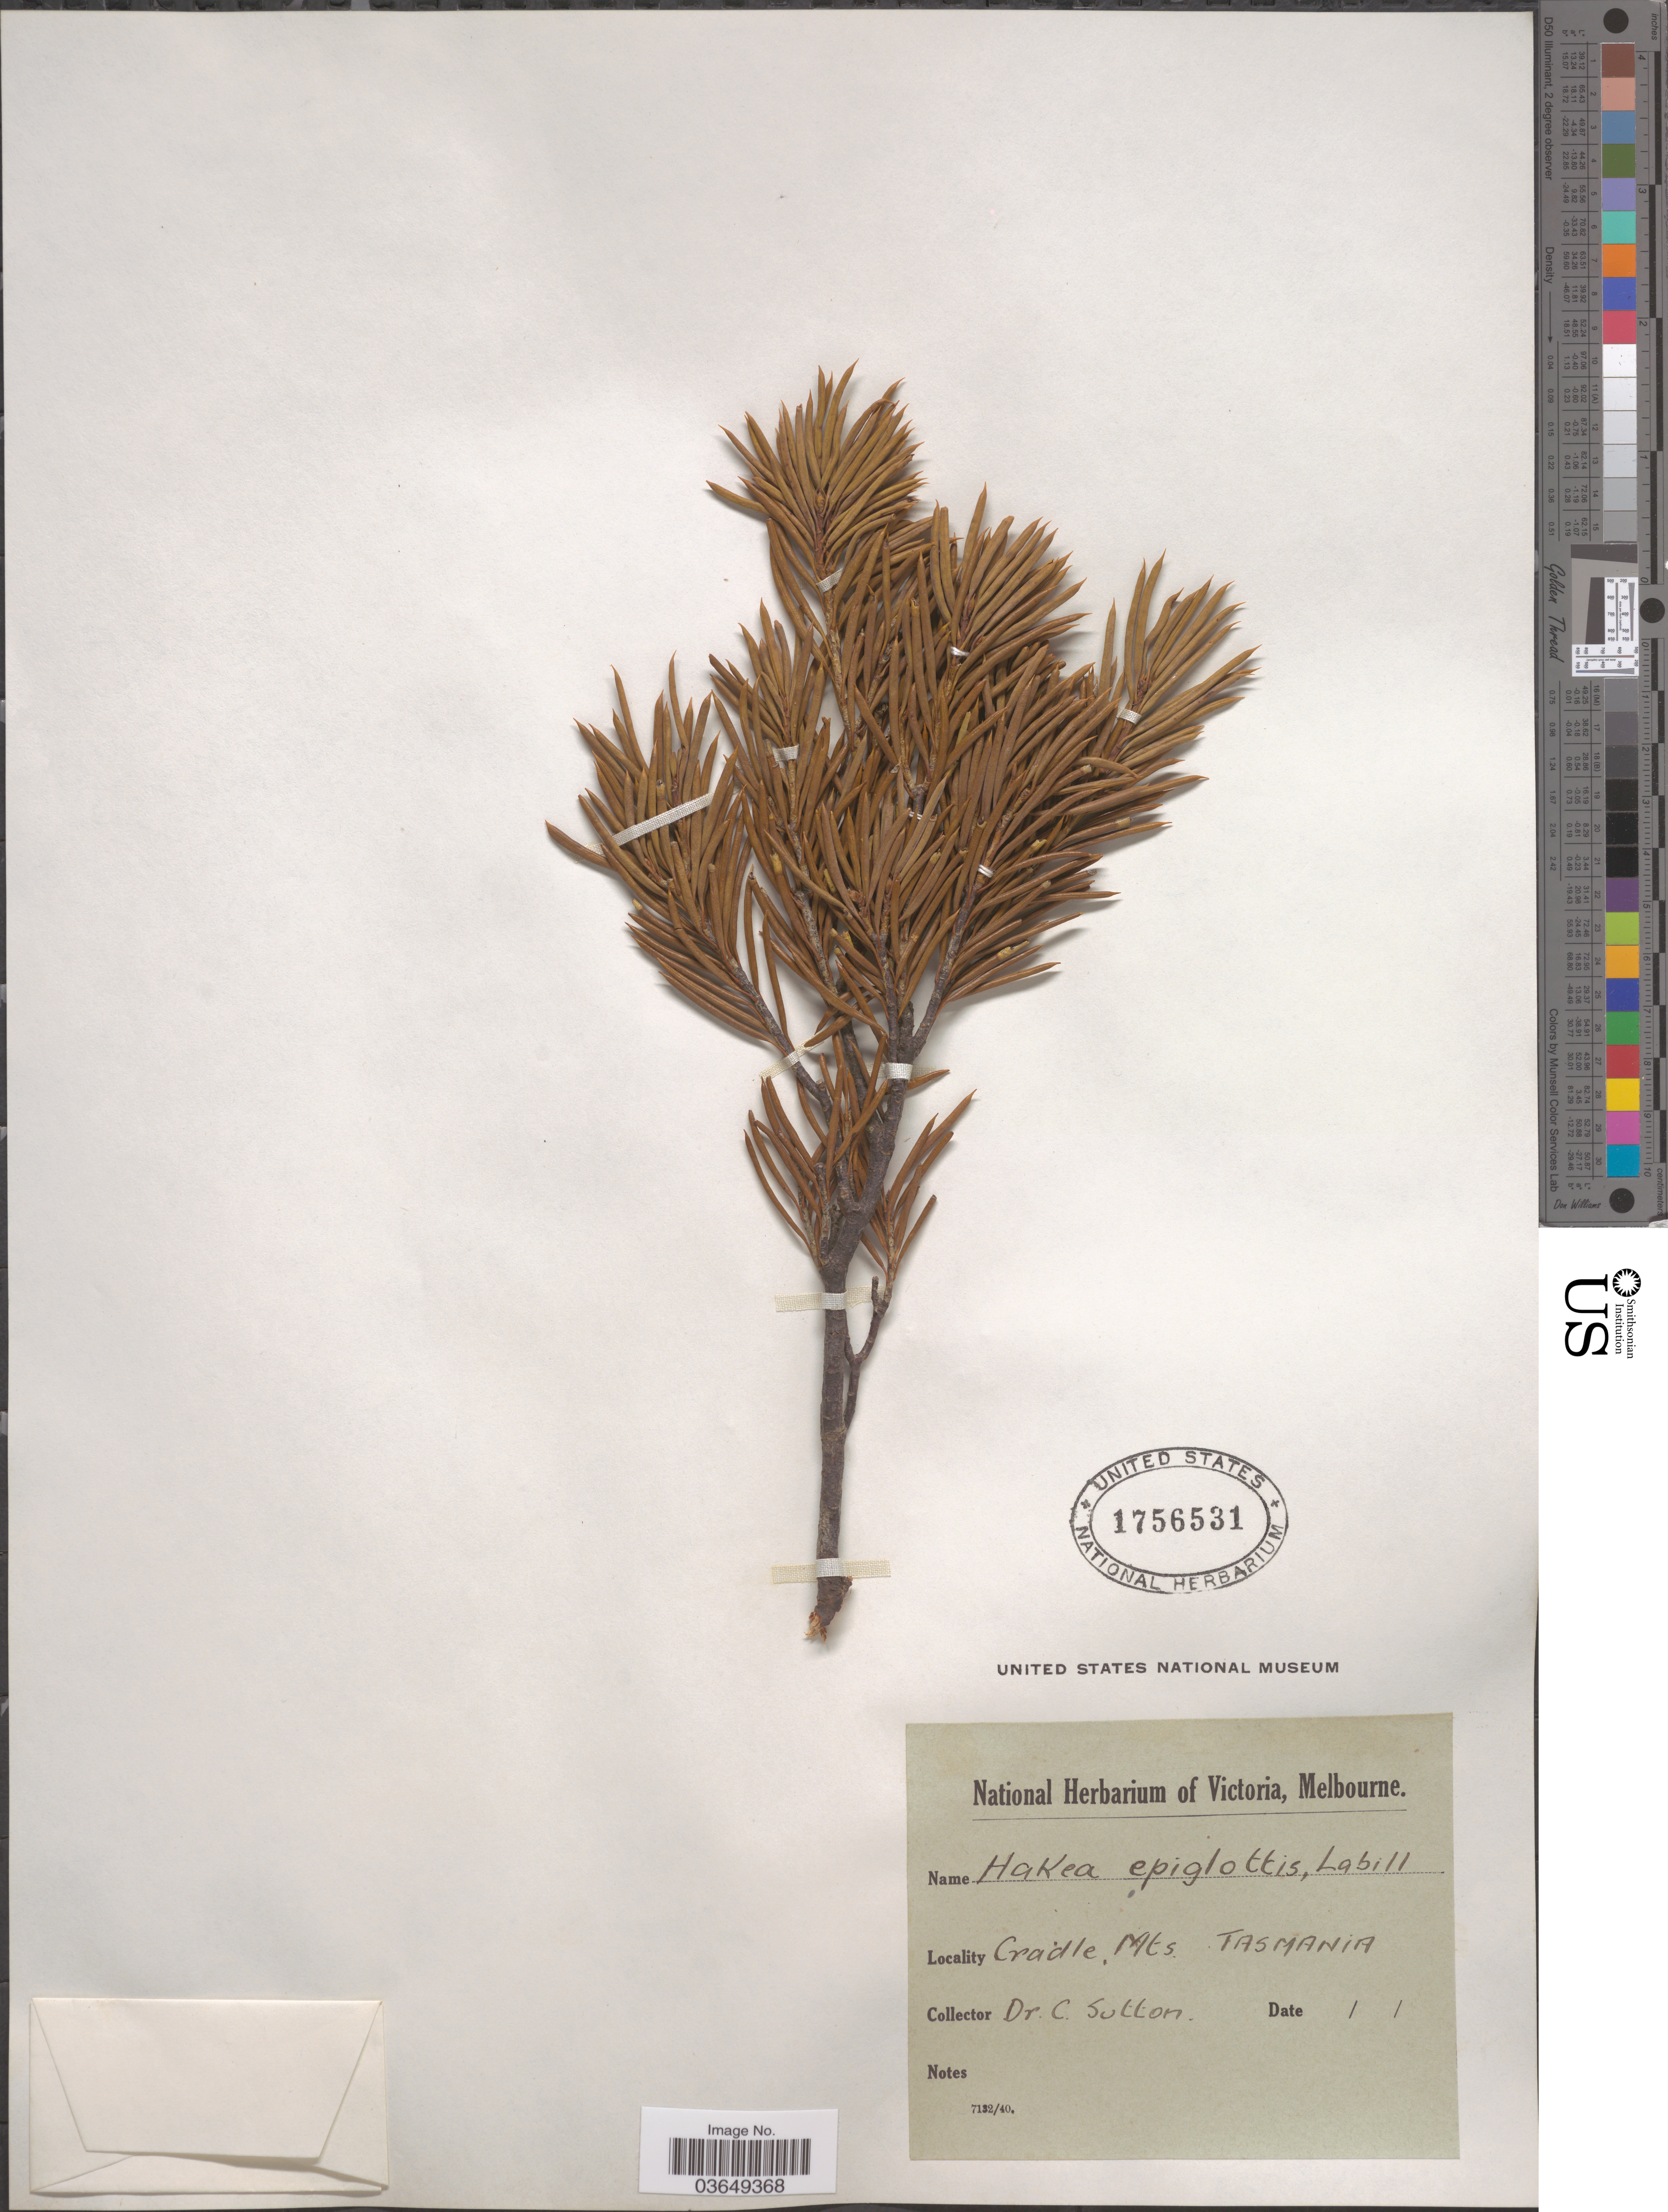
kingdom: Plantae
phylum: Tracheophyta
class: Magnoliopsida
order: Proteales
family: Proteaceae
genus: Hakea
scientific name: Hakea epiglottis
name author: Labill.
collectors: C. Sutton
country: Australia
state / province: Tasmania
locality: Cradle Mts.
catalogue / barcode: US 1756531